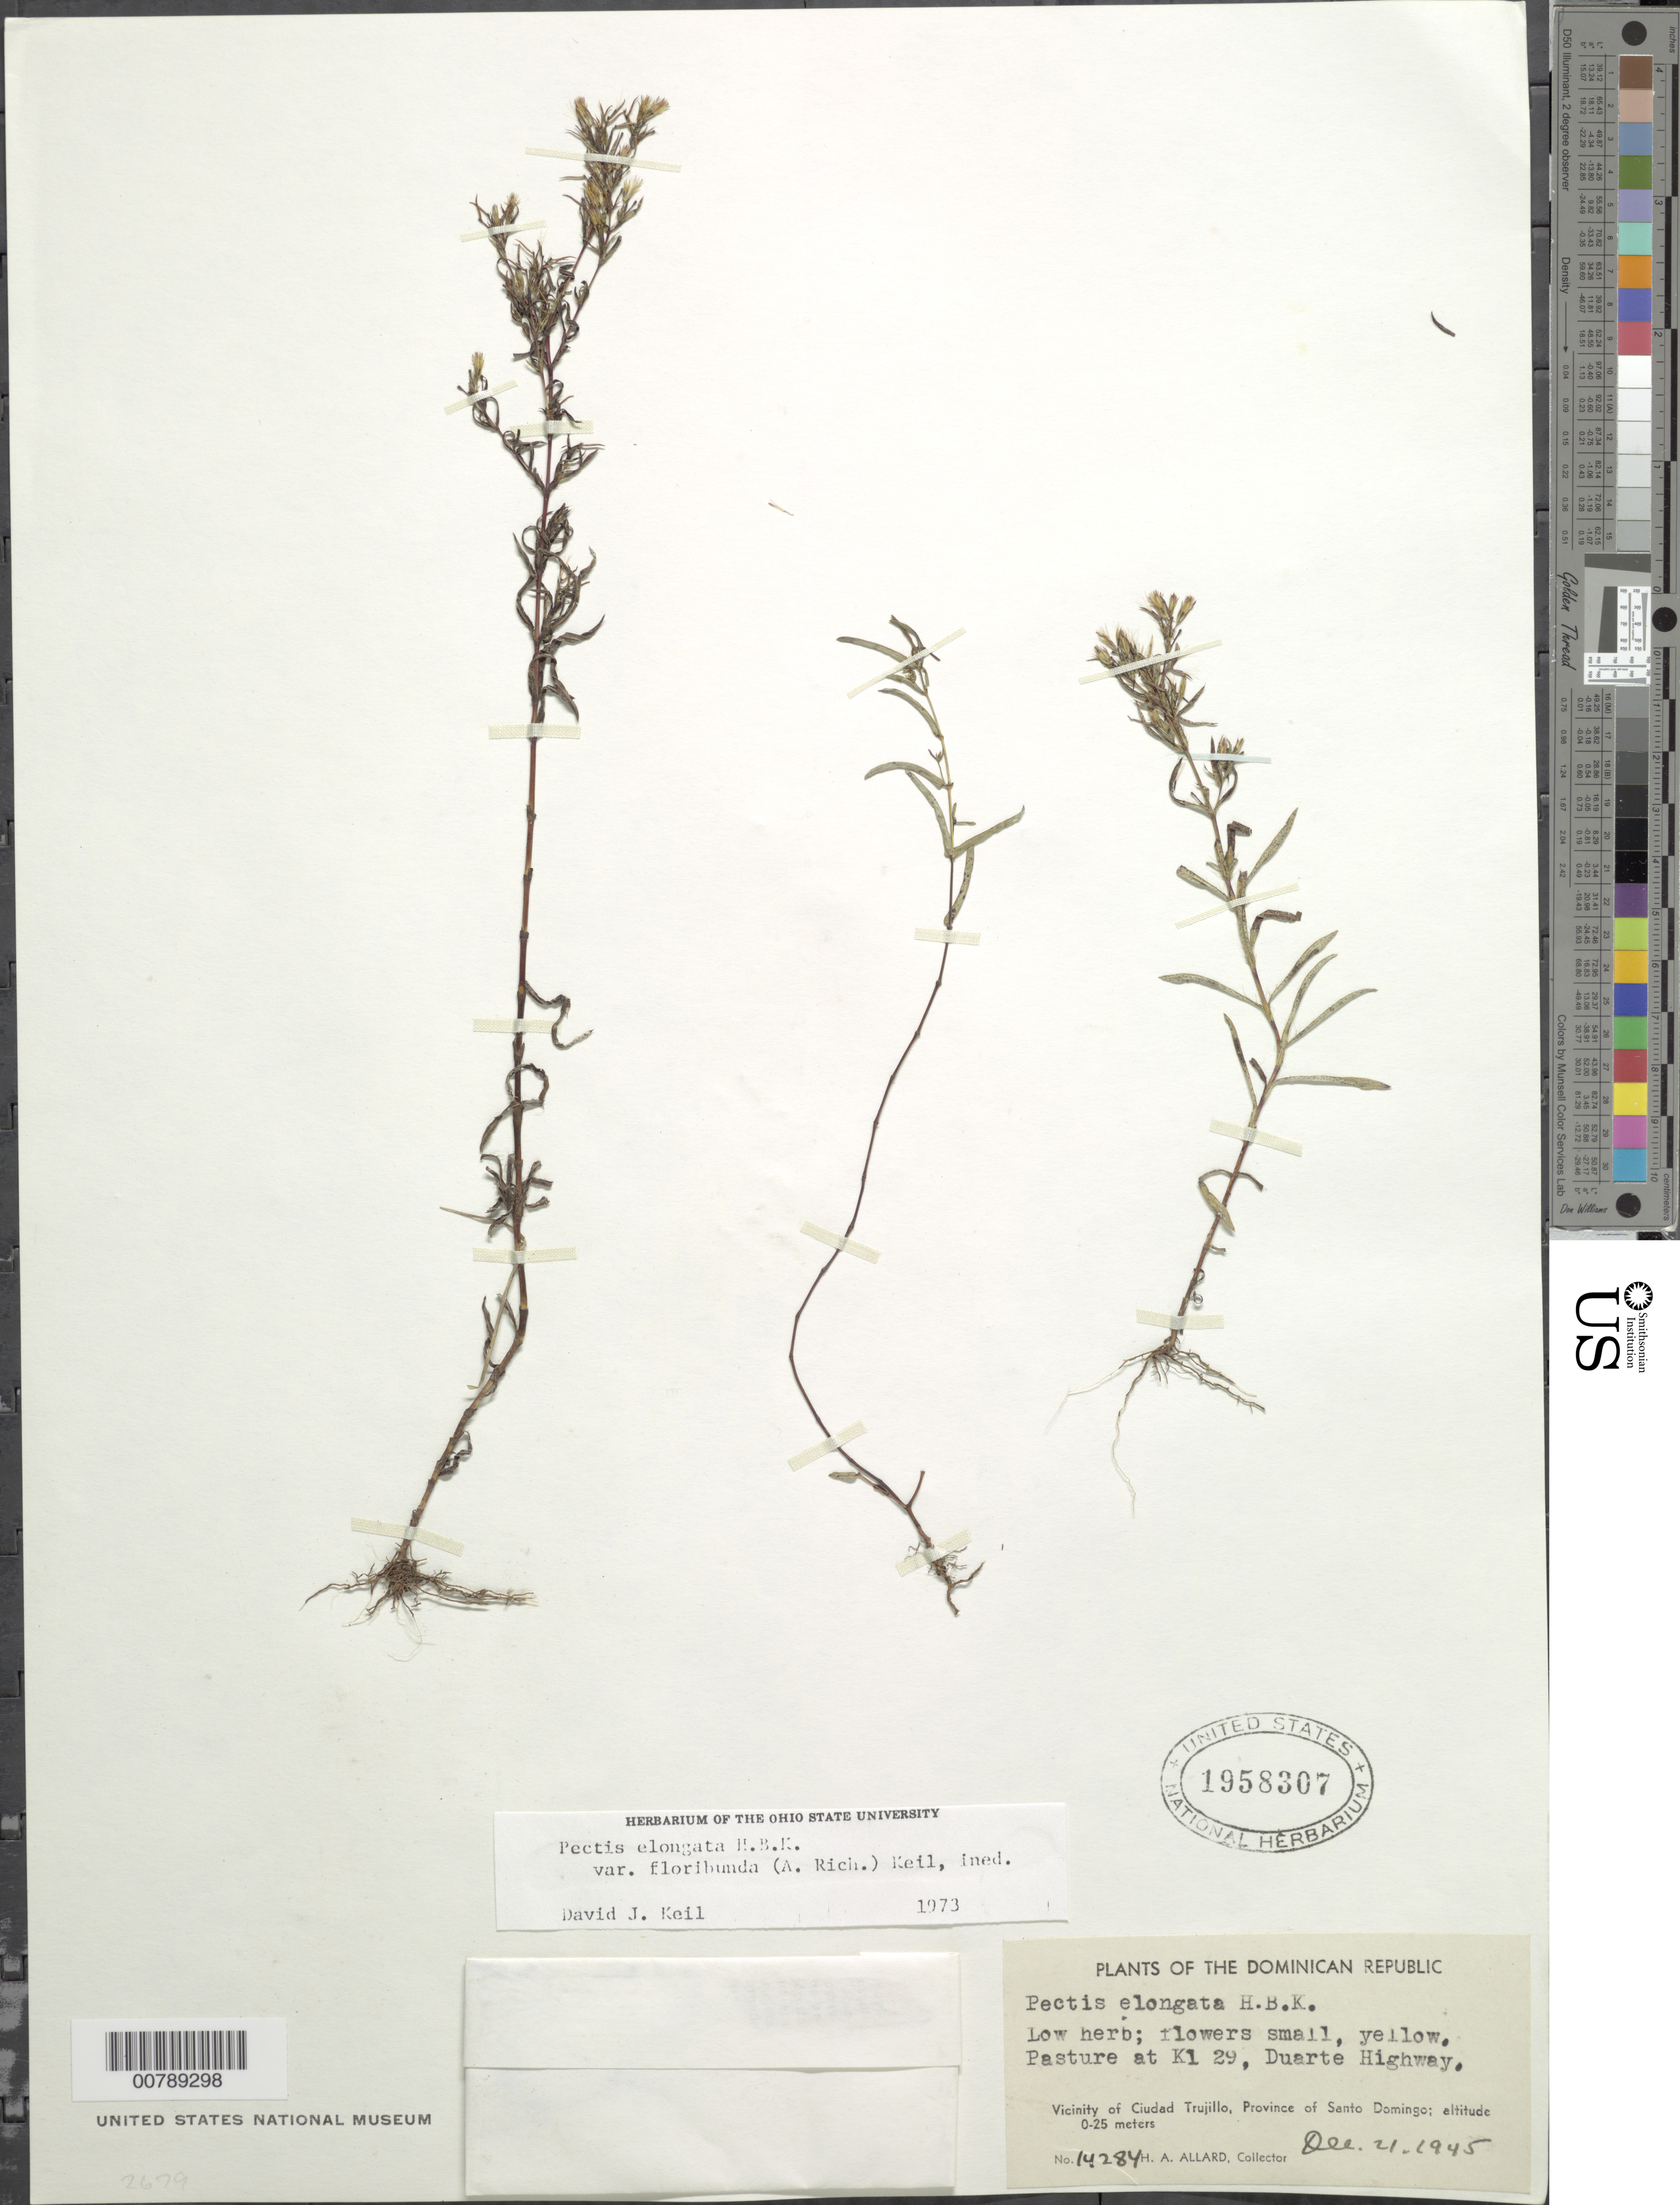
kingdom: Plantae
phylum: Tracheophyta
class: Magnoliopsida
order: Asterales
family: Asteraceae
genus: Pectis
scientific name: Pectis elongata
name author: Kunth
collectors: H. A. Allard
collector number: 14284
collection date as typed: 21 Dec 1945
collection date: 1945-12-21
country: Dominican Republic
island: Hispaniola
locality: Vicinity of Ciudad Trujillo, Province of Santo Domingo. Pasture at Km. 29, Duarte Highway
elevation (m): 0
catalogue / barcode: US 1958307-2